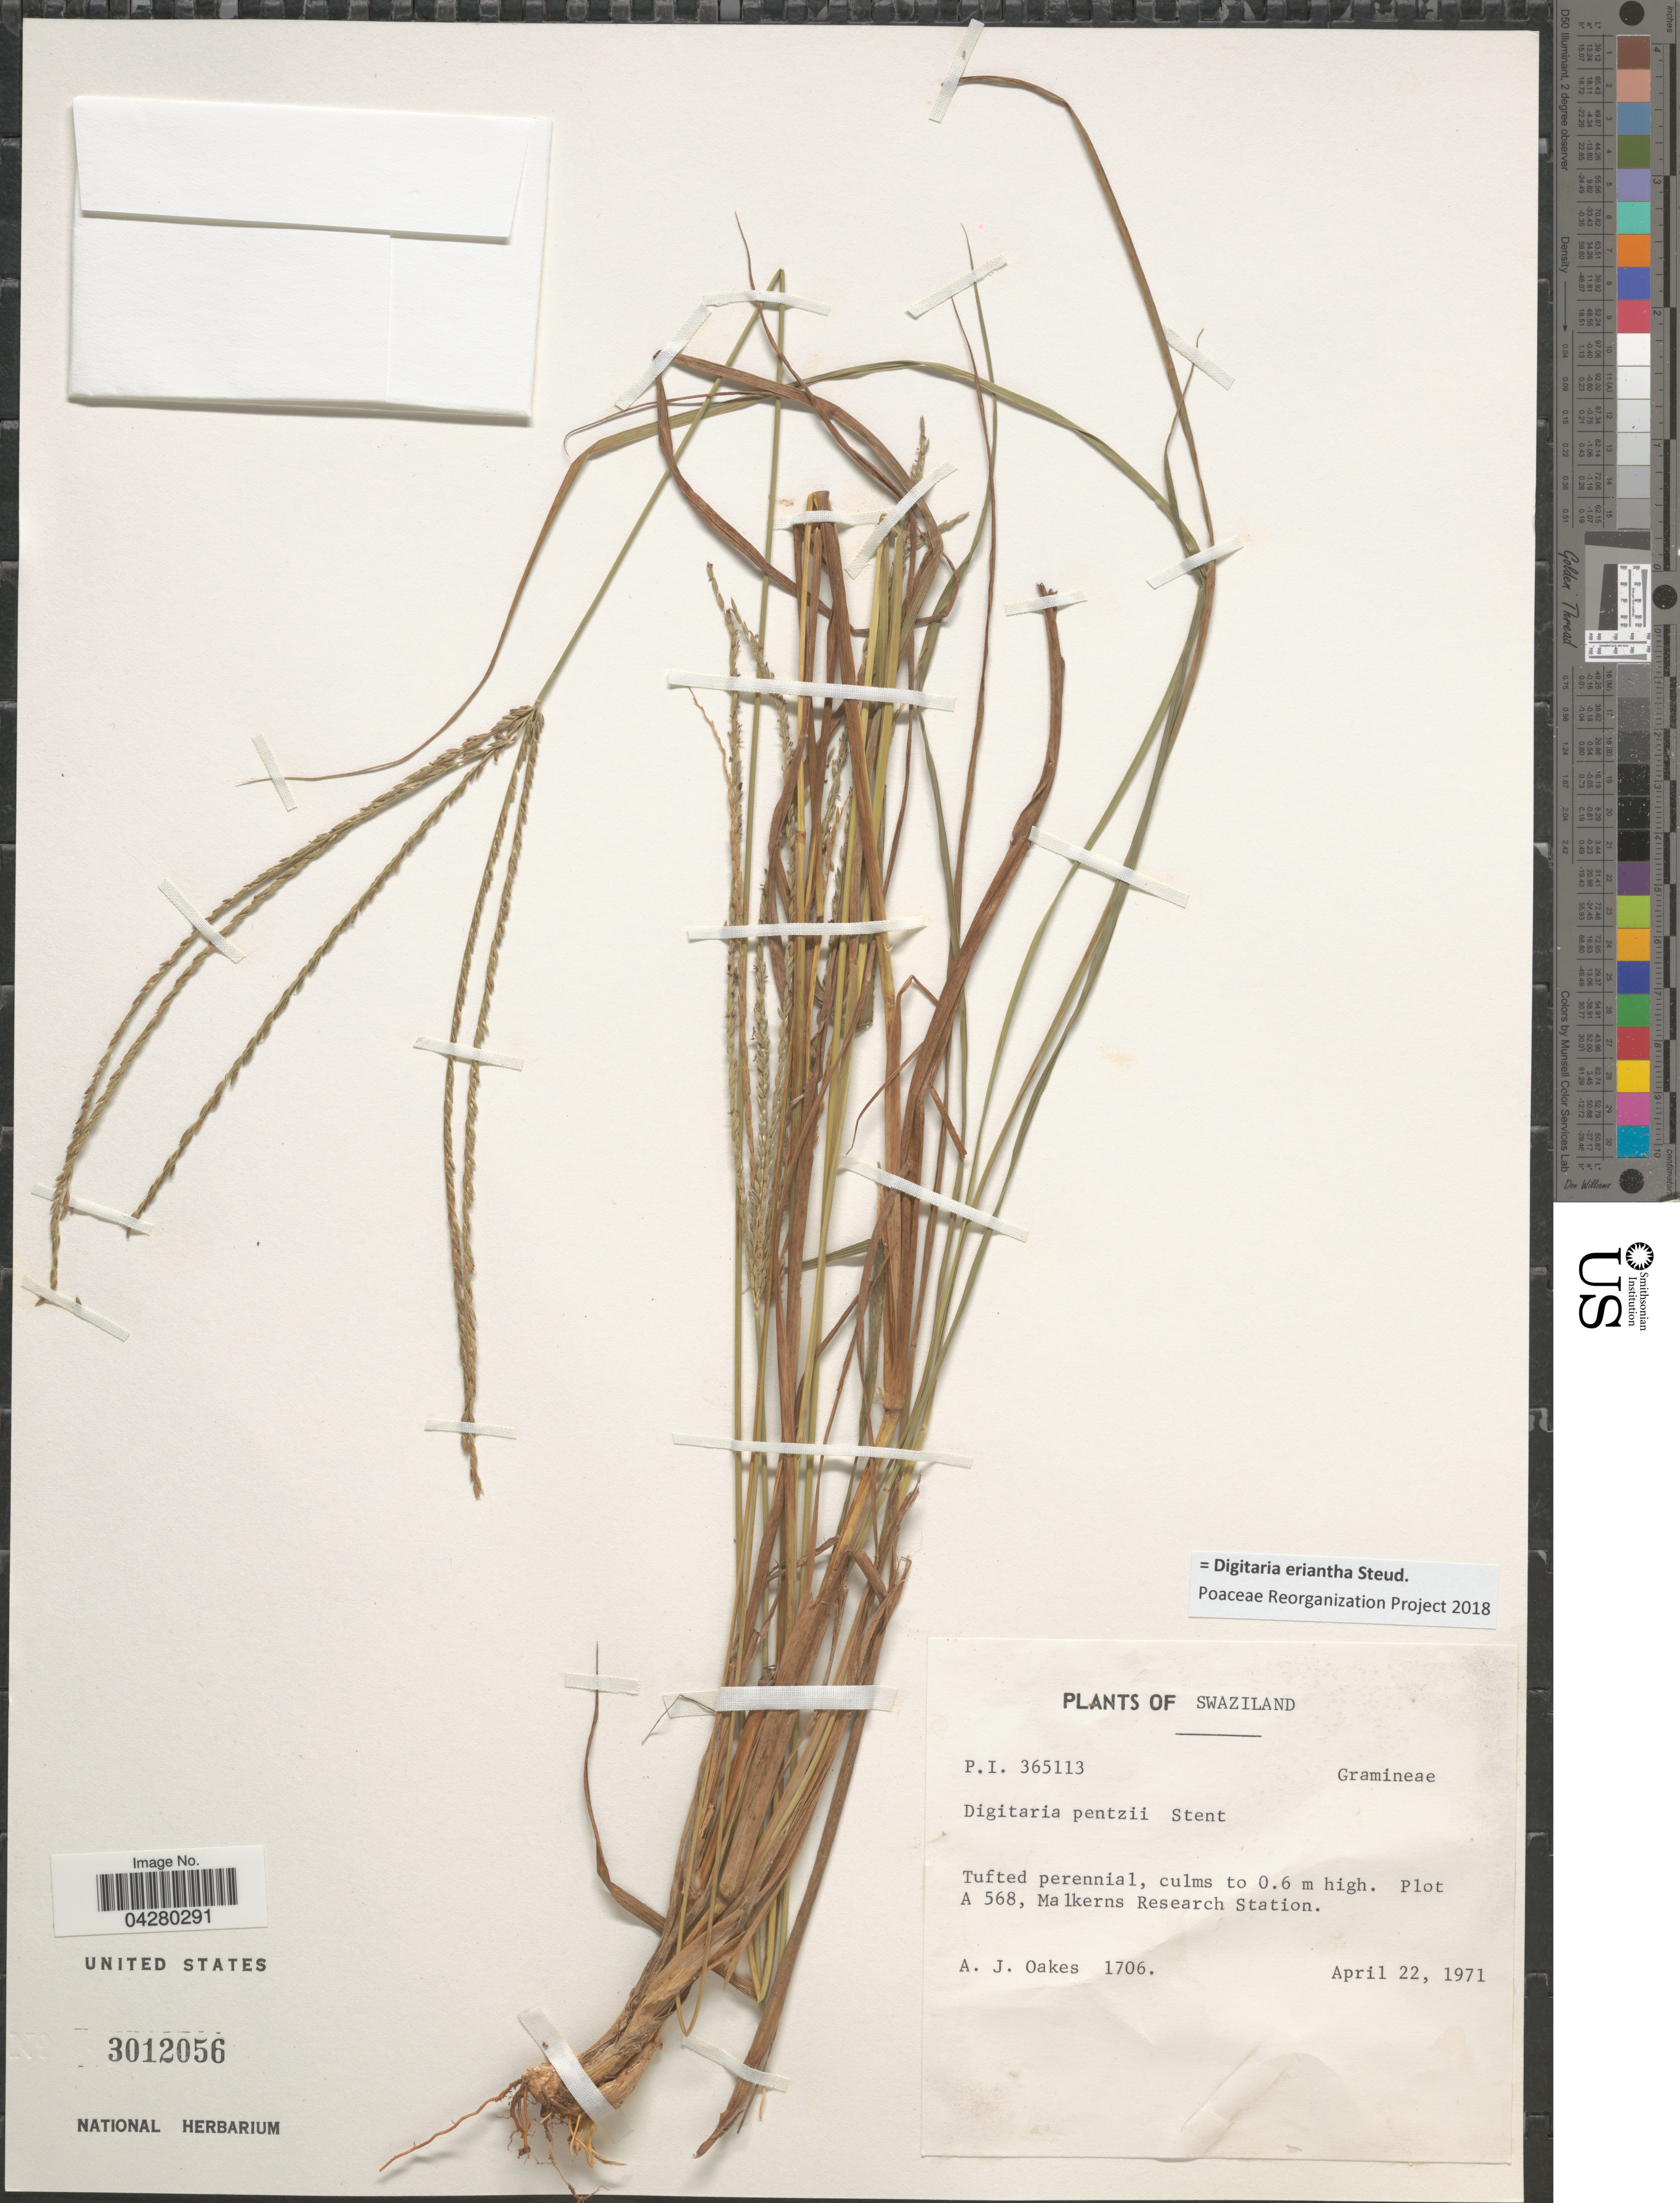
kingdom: Plantae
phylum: Tracheophyta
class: Liliopsida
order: Poales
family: Poaceae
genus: Digitaria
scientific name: Digitaria eriantha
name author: Steud.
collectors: A. Oakes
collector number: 1706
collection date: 1971-04-22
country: Eswatini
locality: Plot A 568, Malkerns Research Station.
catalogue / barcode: US 3012056